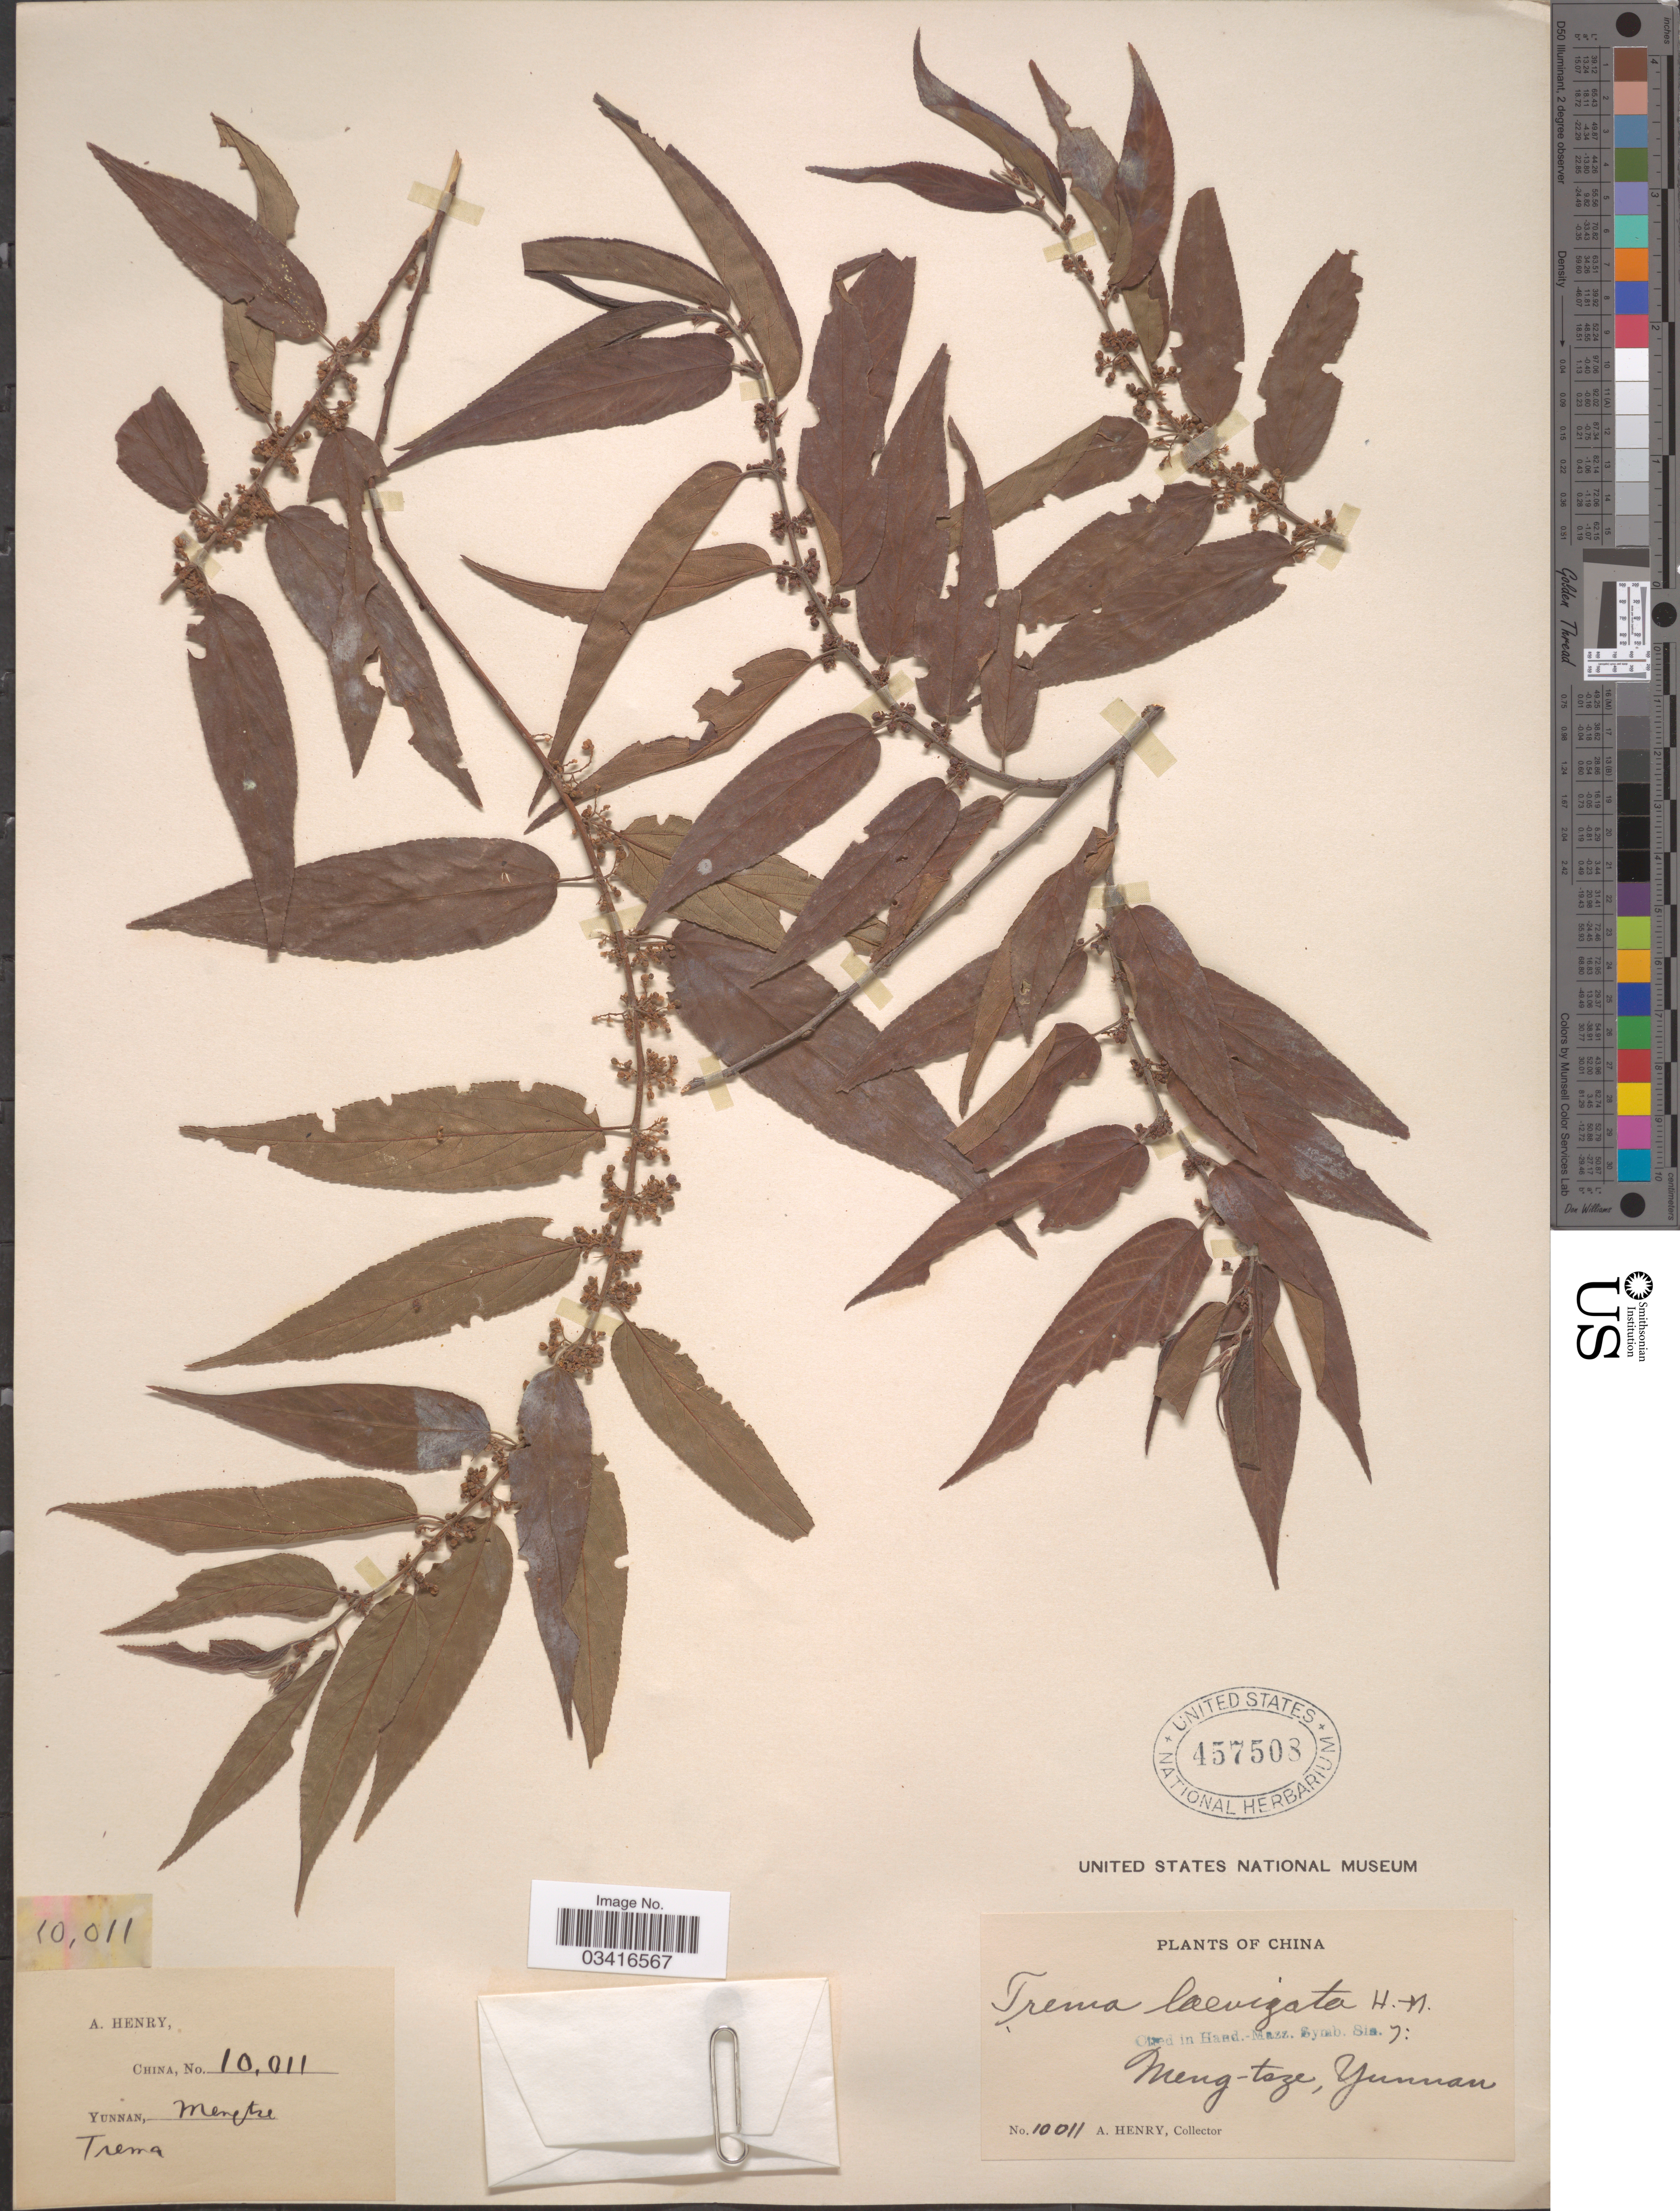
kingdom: Plantae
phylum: Tracheophyta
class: Magnoliopsida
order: Rosales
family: Cannabaceae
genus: Trema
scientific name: Trema levigatum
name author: Hand.-Mazz.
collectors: A. Henry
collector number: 10011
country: China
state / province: Yunnan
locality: Meng-tsze.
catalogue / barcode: US 457508